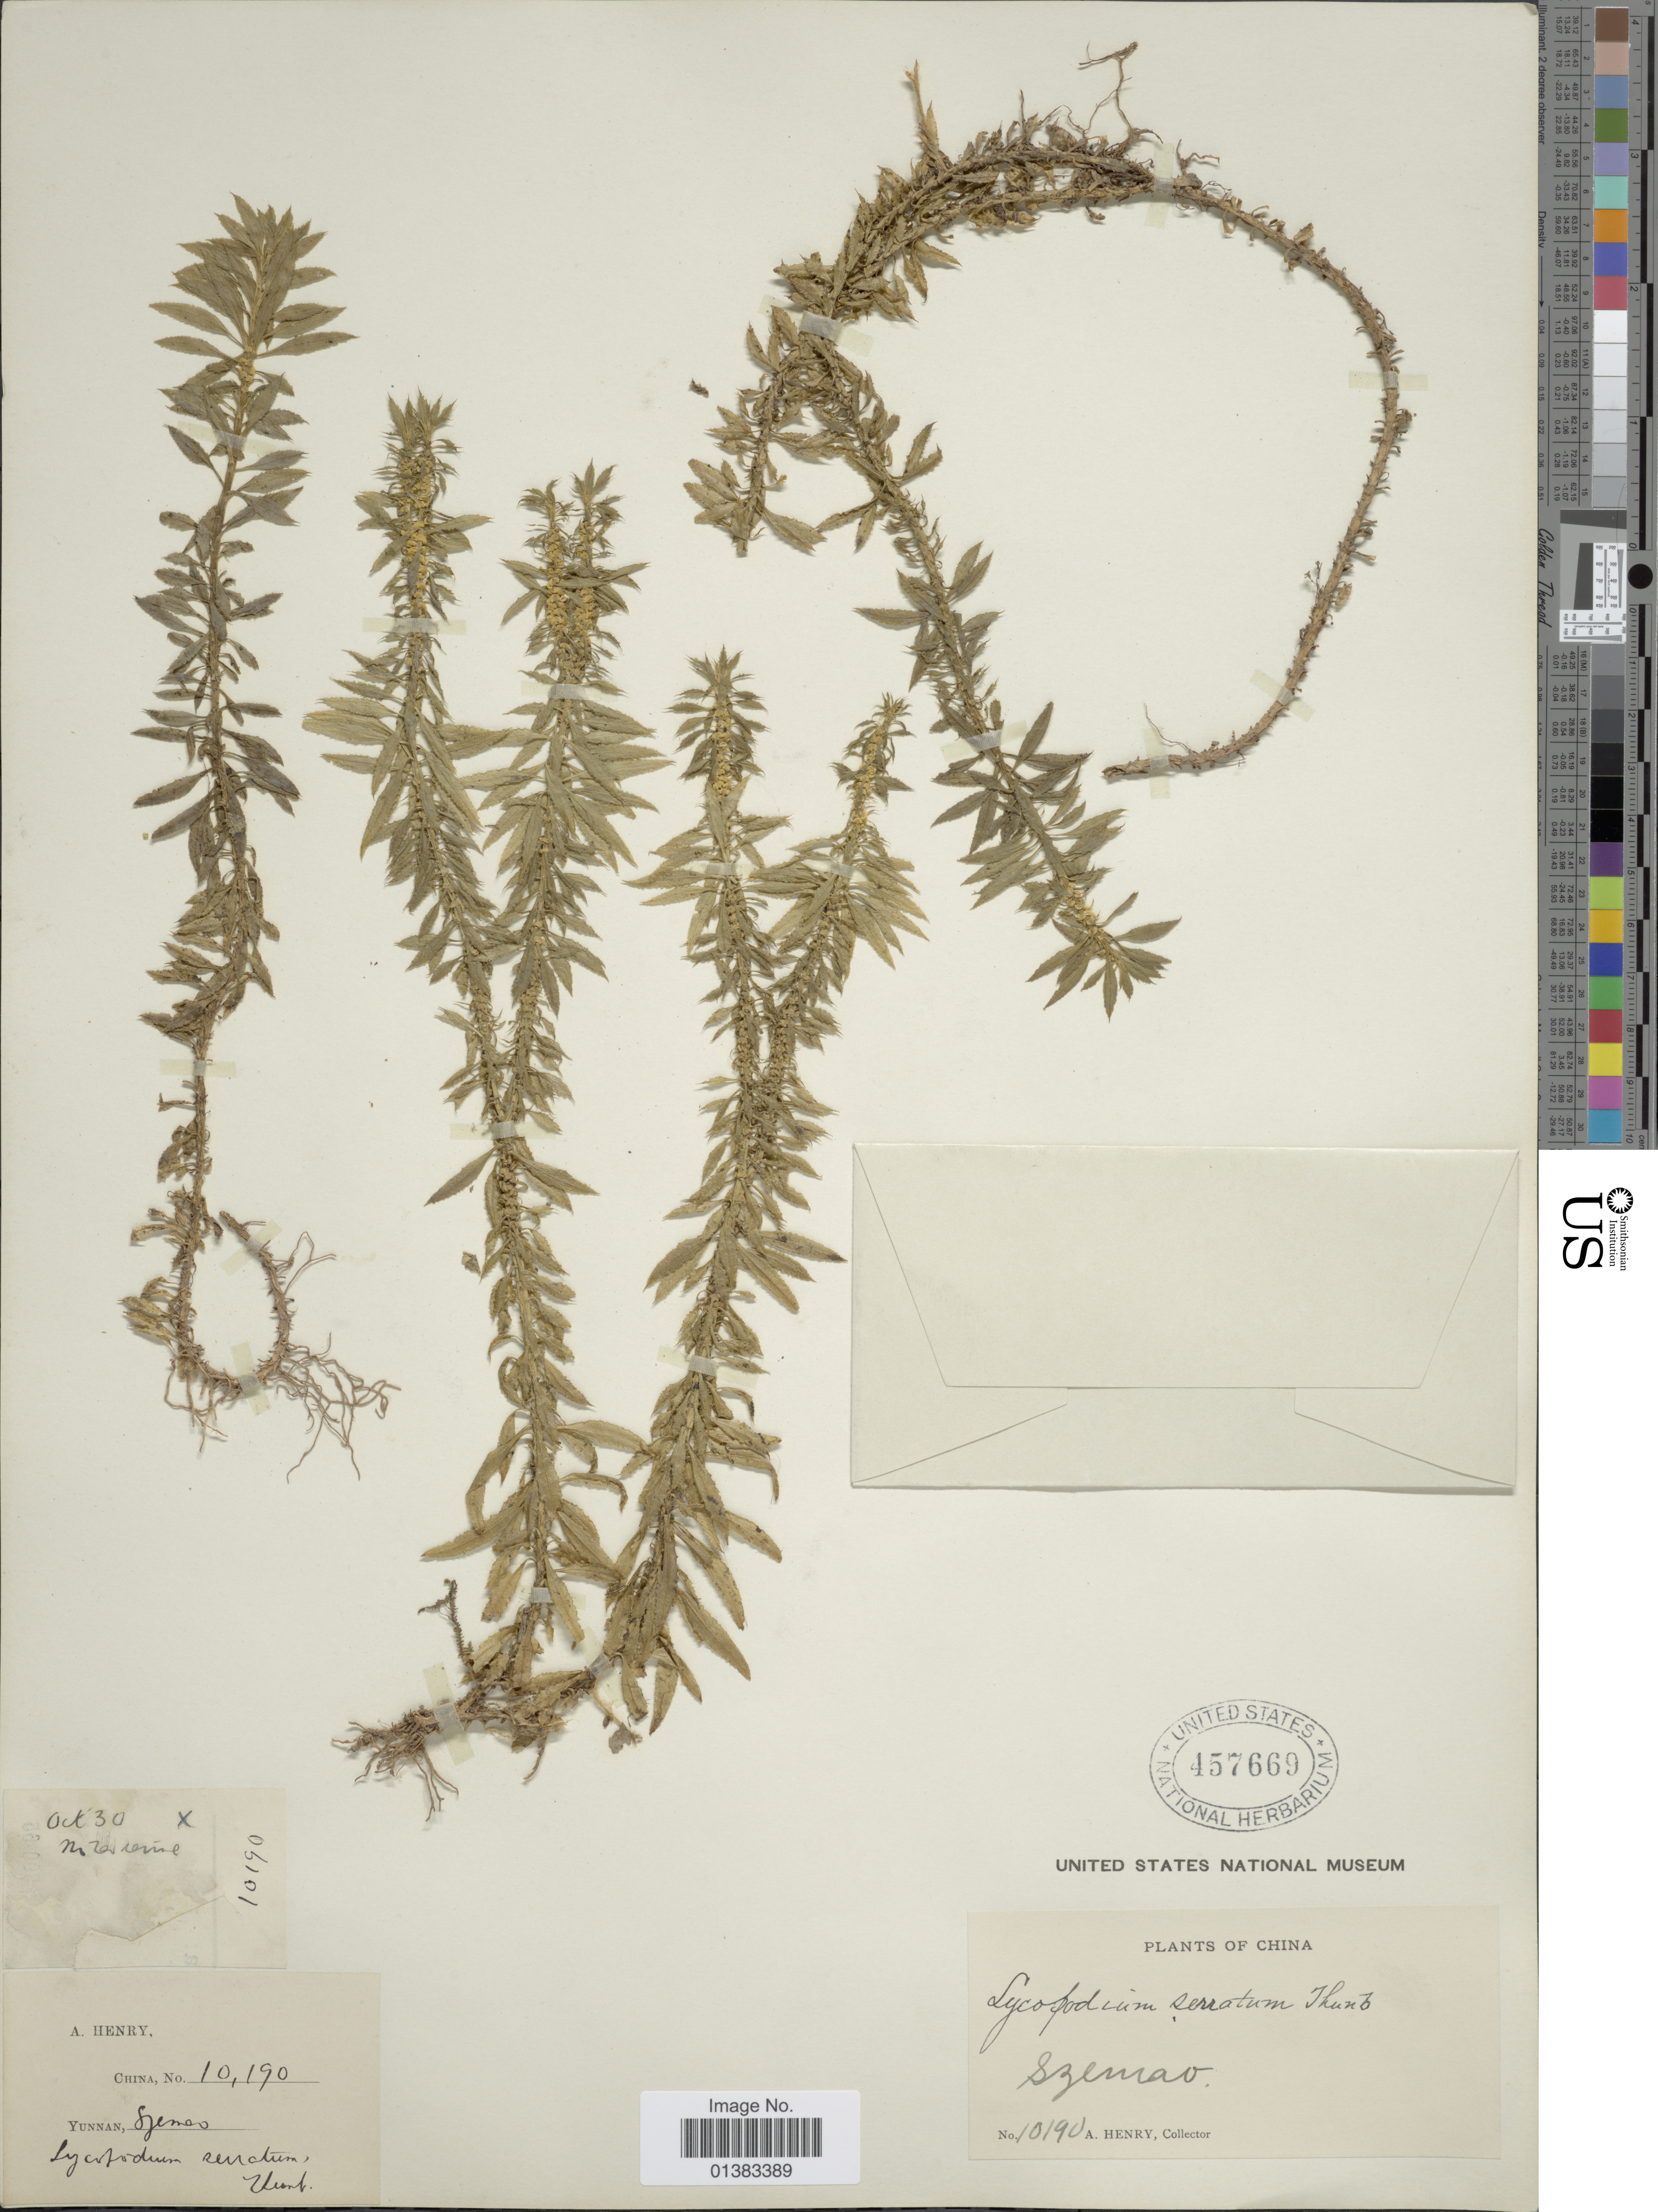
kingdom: Plantae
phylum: Tracheophyta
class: Lycopodiopsida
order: Lycopodiales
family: Lycopodiaceae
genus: Huperzia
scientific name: Huperzia serrata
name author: (Thunb.) Trevis.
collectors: A. Henry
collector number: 10190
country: China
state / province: Yunnan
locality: Szemao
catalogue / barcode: US 457669